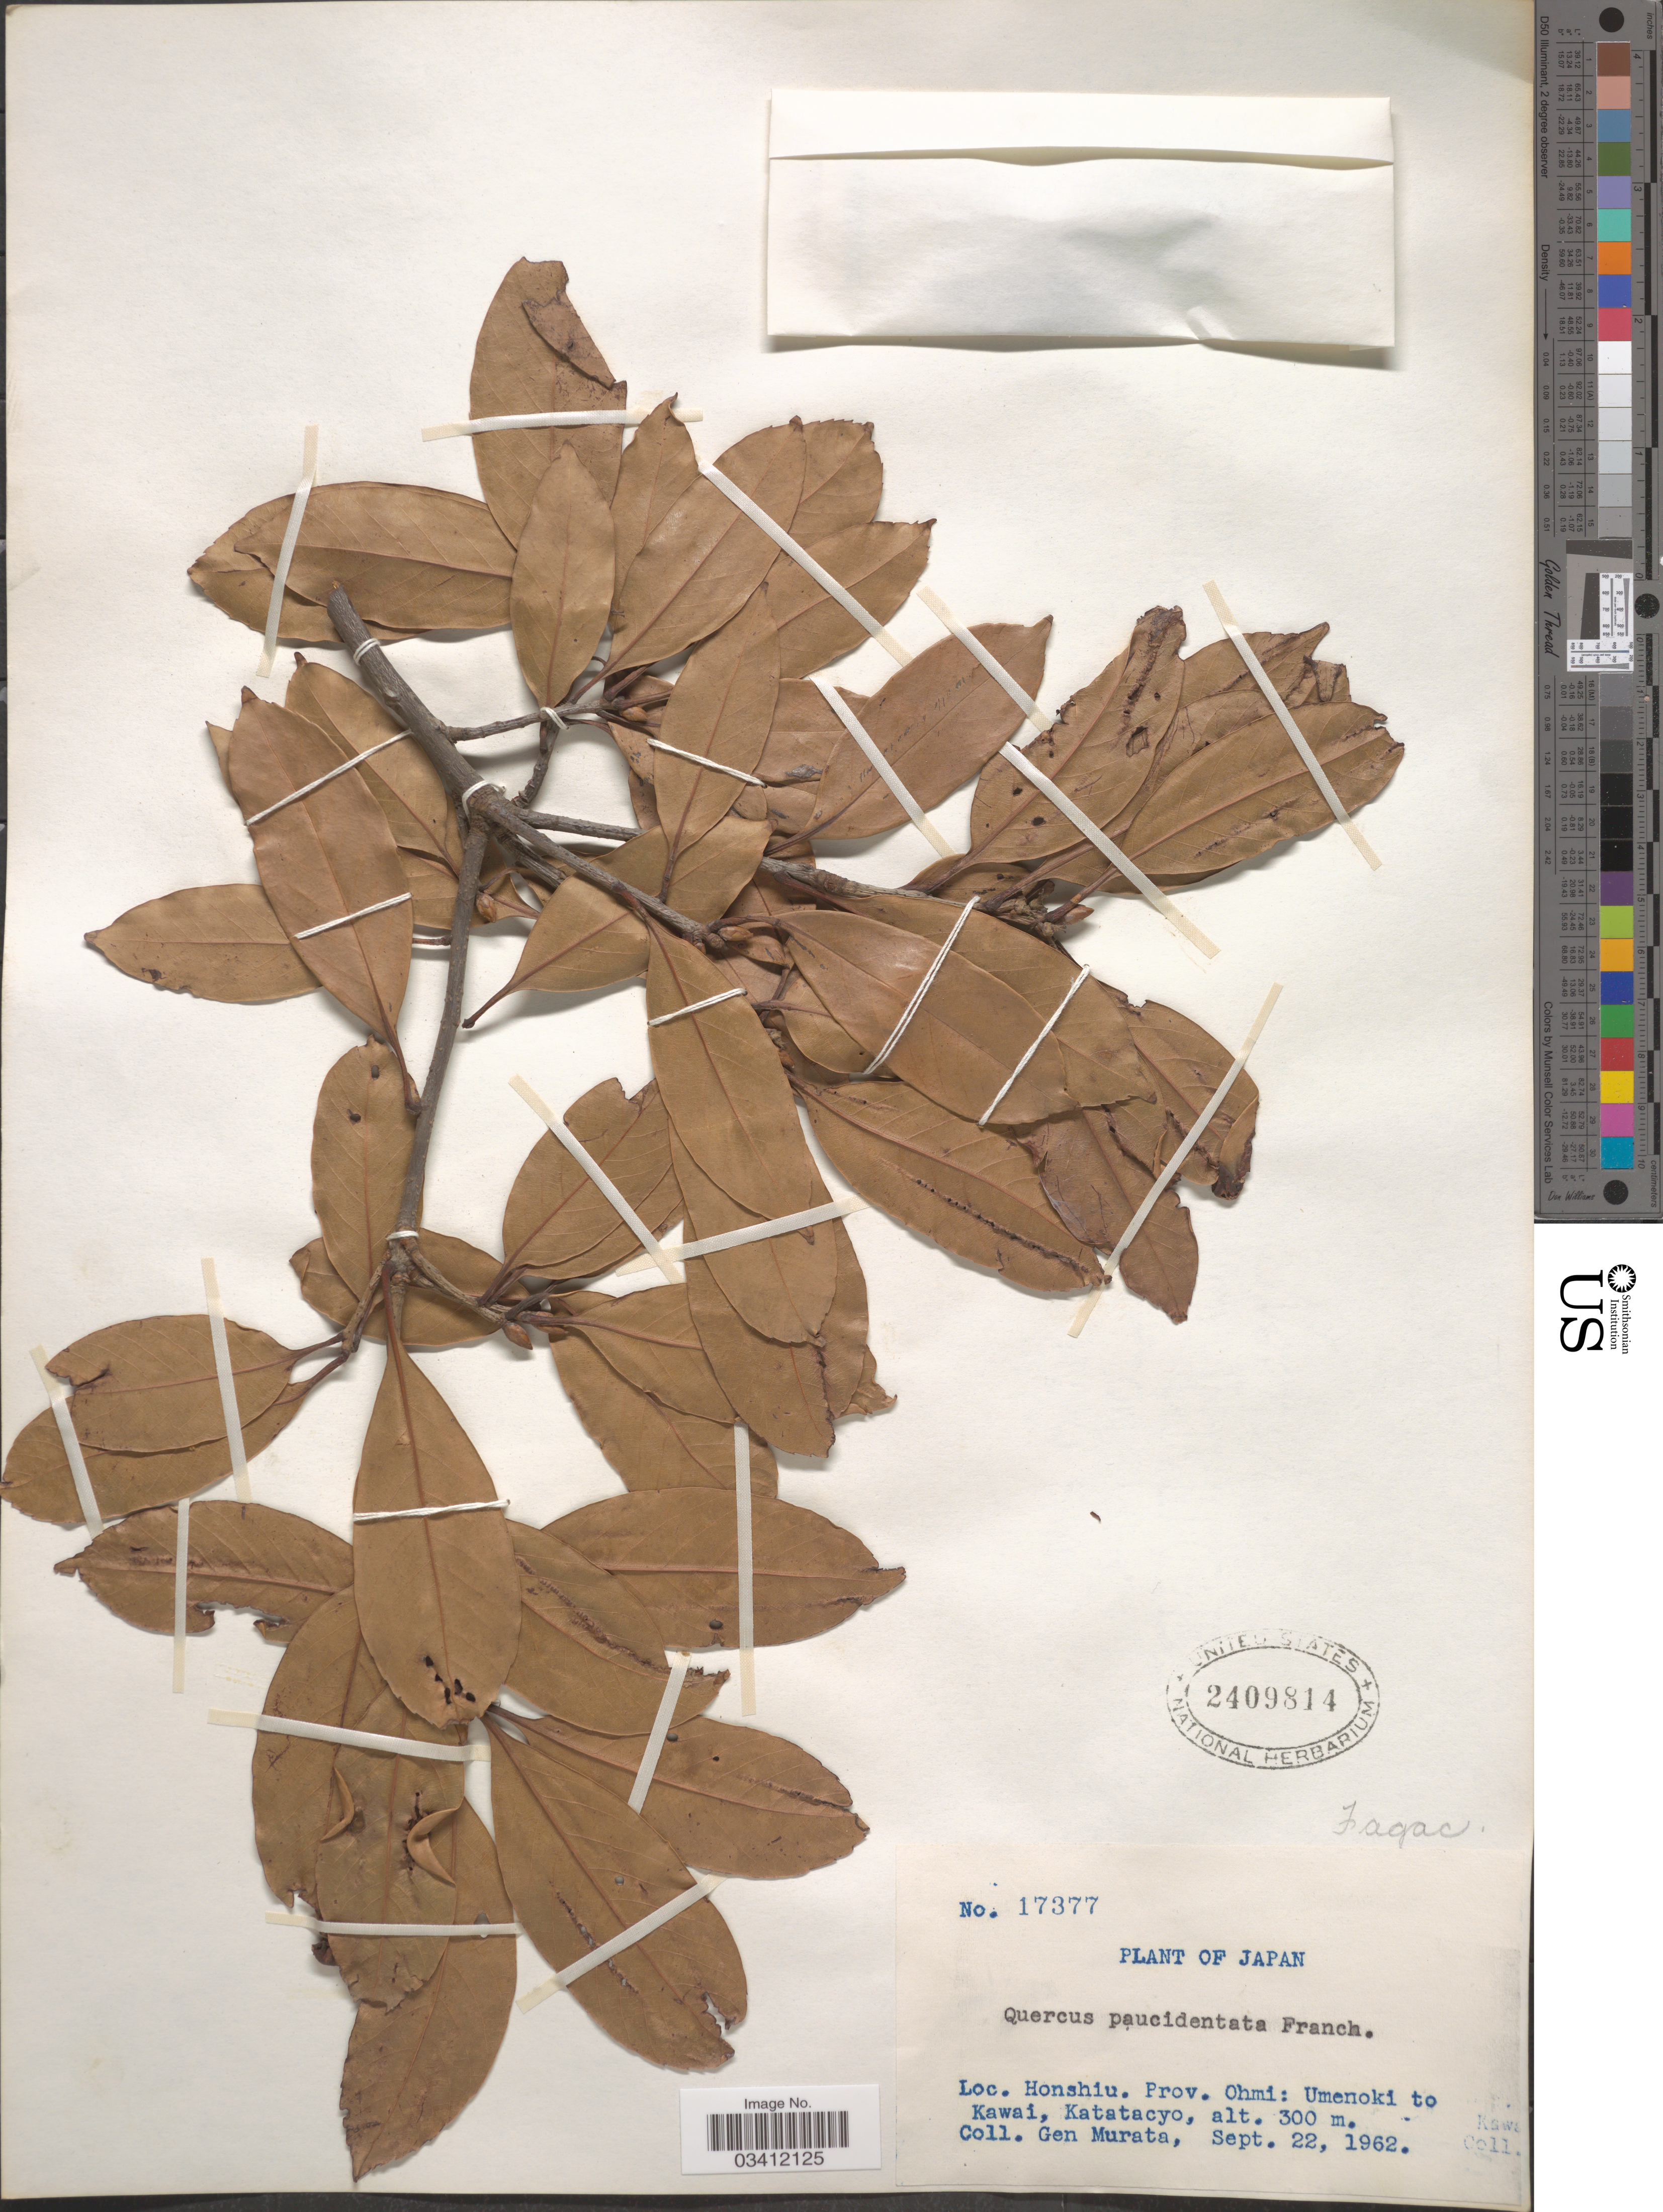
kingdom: Plantae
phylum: Tracheophyta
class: Magnoliopsida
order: Fagales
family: Fagaceae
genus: Quercus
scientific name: Quercus paucidentata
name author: Franch. ex Nakai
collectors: G. Murata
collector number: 17377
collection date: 1962-09-22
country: Japan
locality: Honshiu. Prov. Ohmi: Umenoki to Kawai, Katatacyo.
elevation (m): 300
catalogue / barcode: US 2409814